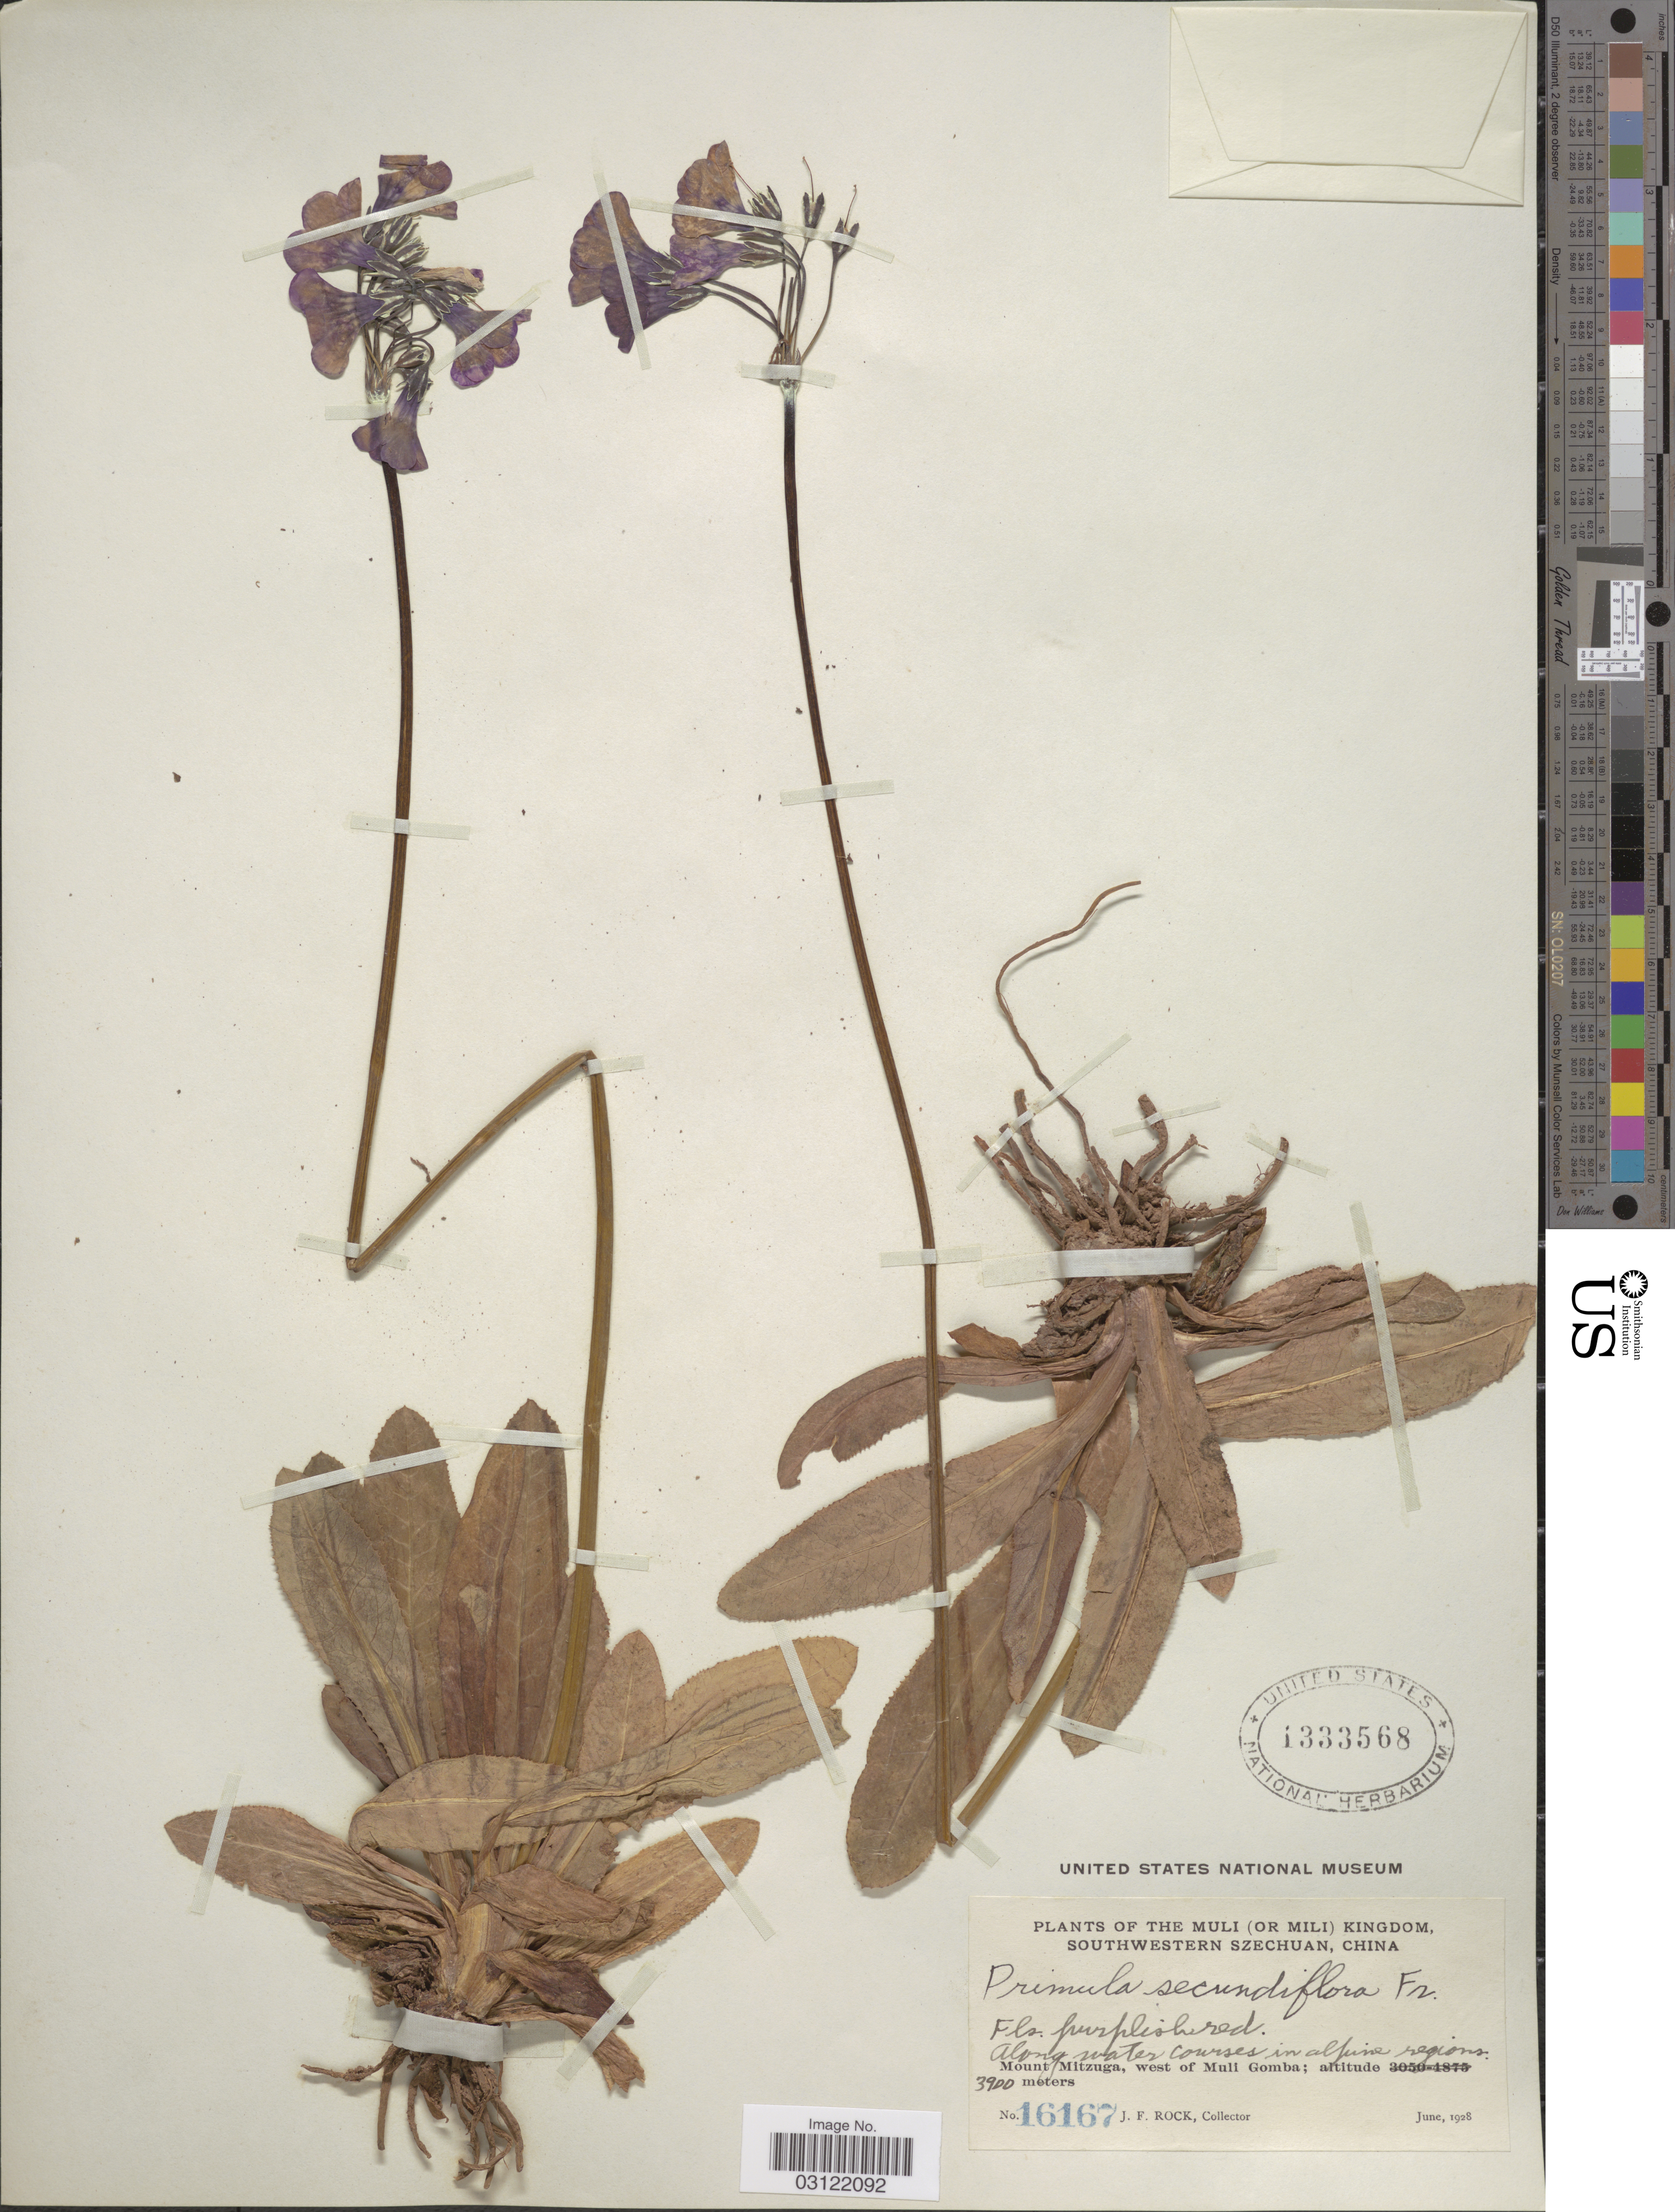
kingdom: Plantae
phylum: Tracheophyta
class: Magnoliopsida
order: Ericales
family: Primulaceae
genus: Primula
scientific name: Primula secundiflora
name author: Franch.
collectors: J. Rock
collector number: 16167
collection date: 1928-06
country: China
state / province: Sichuan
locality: The Muli (or Mili) Kingdom, Southwestern Szechuan, Mount Mitzuga, west of Muli Gomba.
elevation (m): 3900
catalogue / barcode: US 1333568